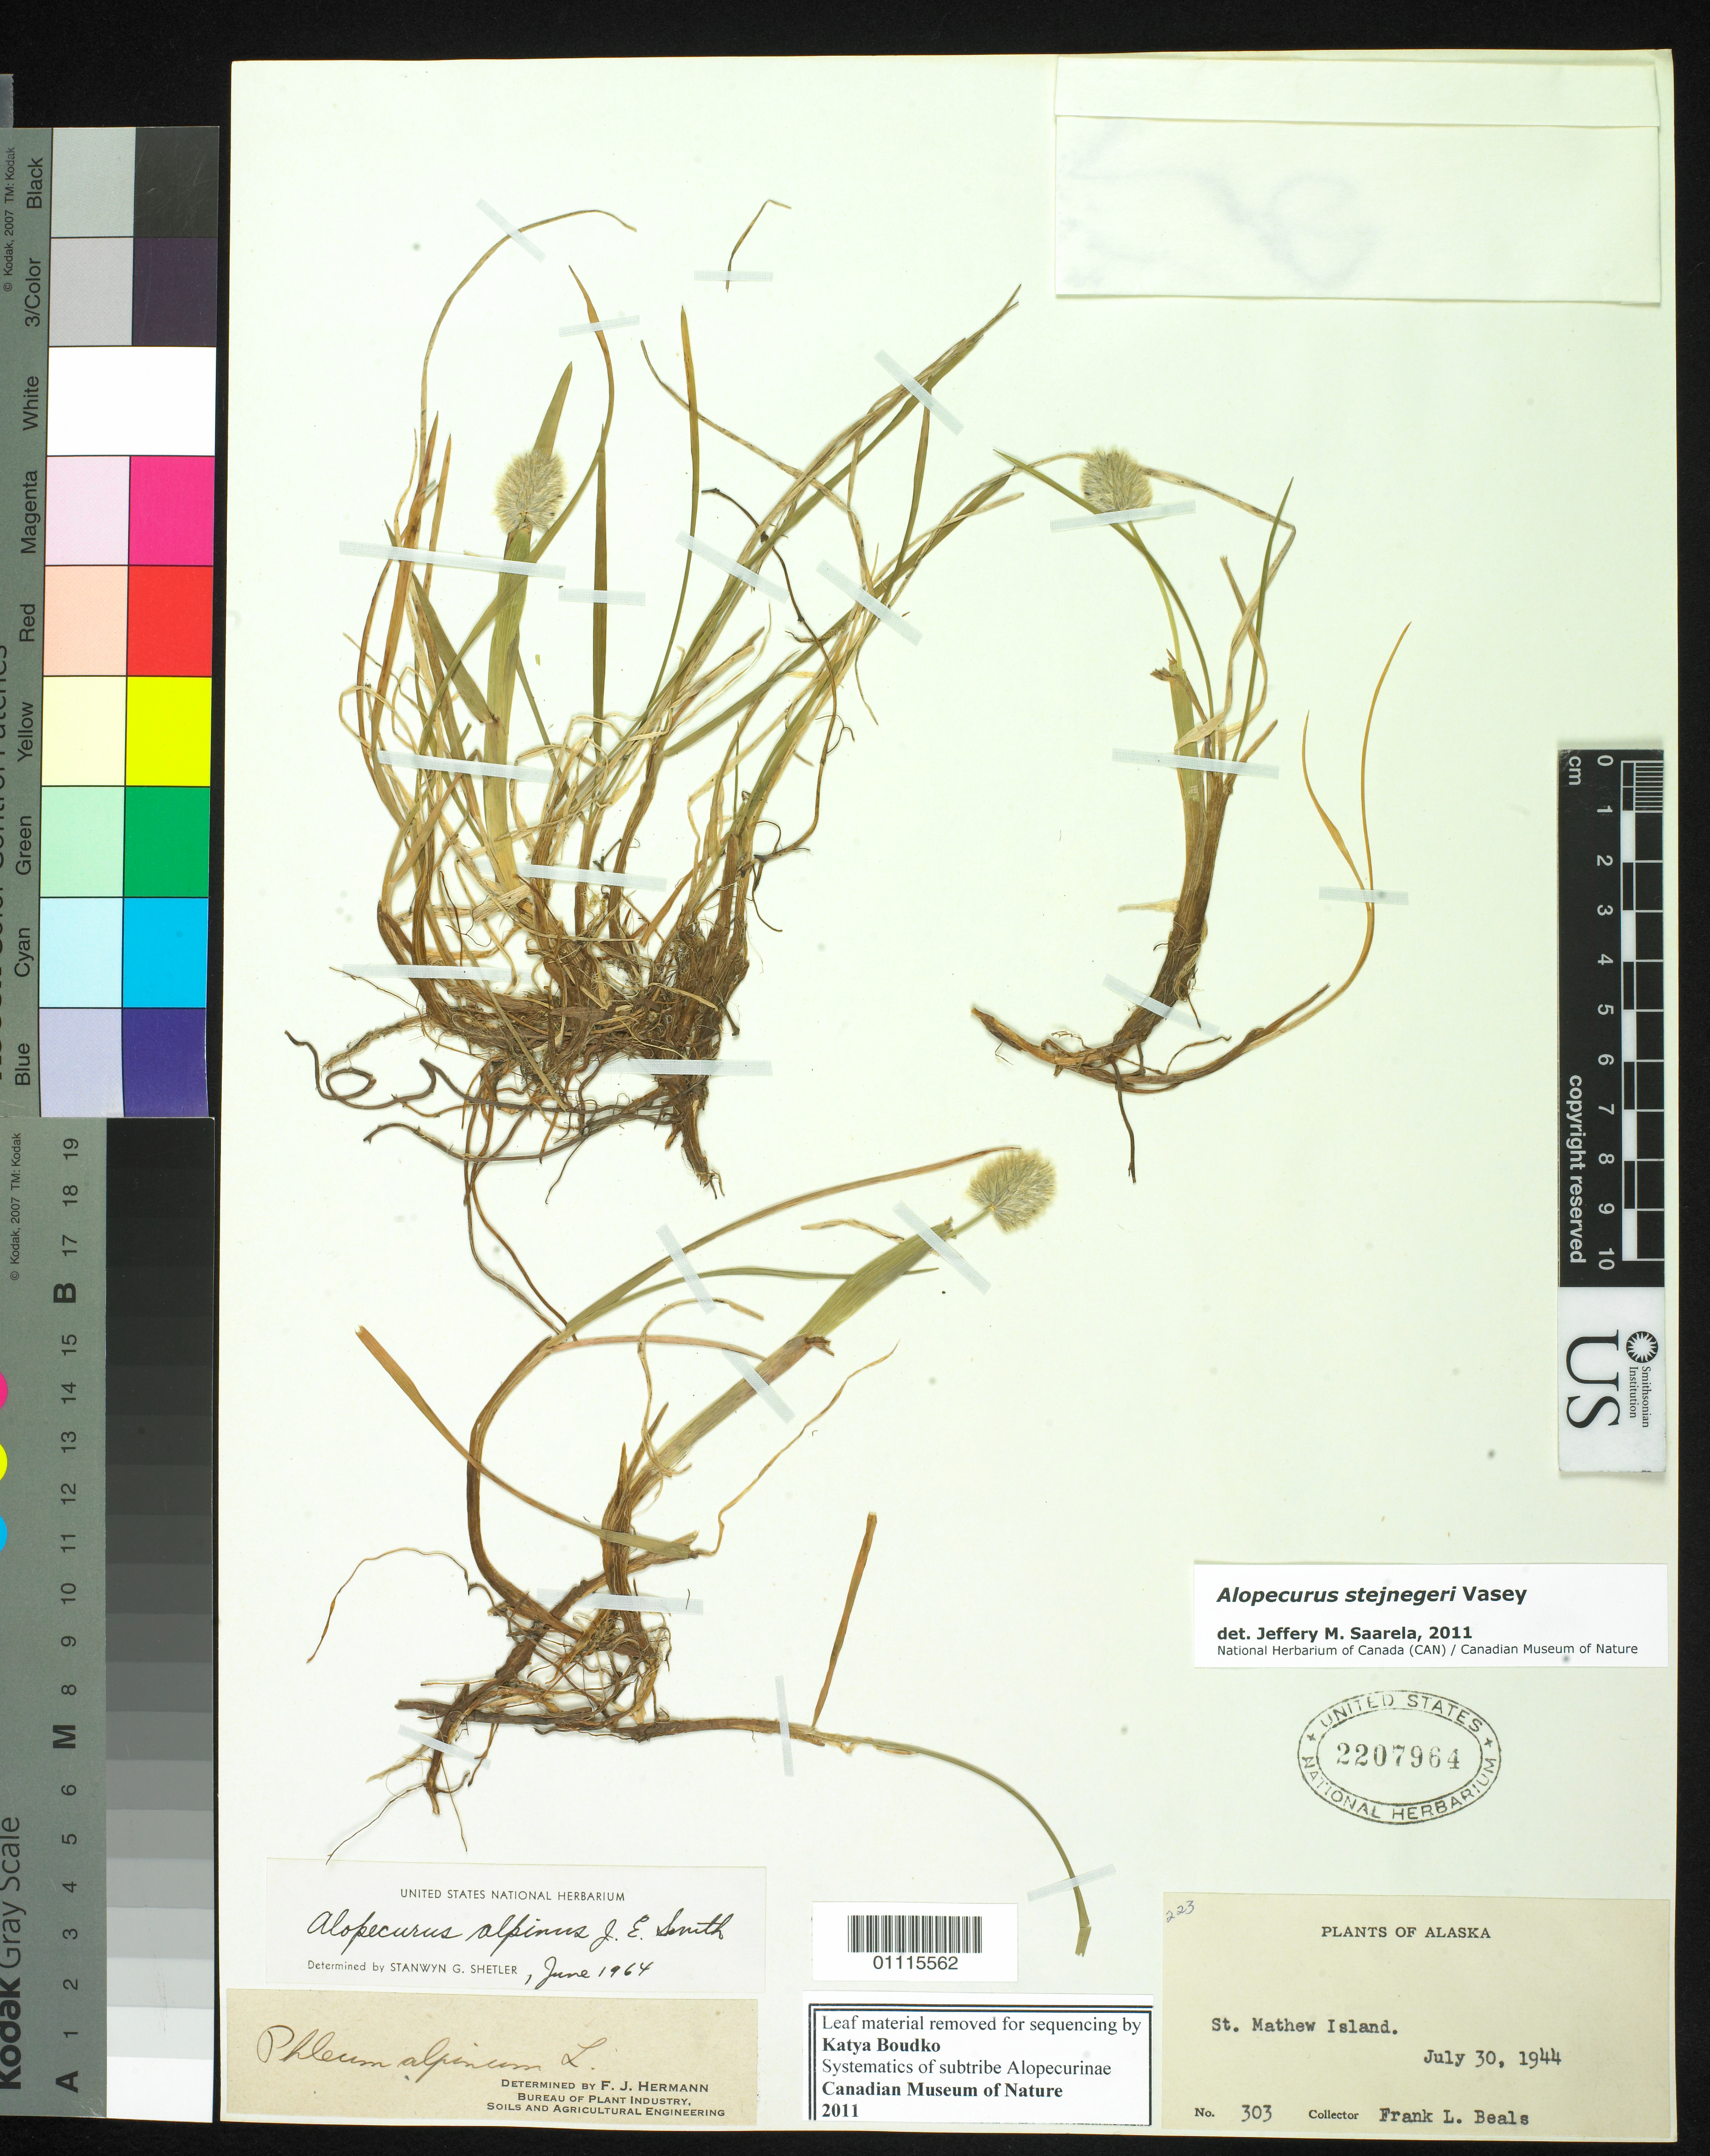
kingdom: Plantae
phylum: Tracheophyta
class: Liliopsida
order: Poales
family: Poaceae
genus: Alopecurus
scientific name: Alopecurus magellanicus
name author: Lam.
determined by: Poaceae Reorganization Project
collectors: F. Beals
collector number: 303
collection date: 1944-07-30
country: United States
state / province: Alaska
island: St. Matthew Island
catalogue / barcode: US 2207964